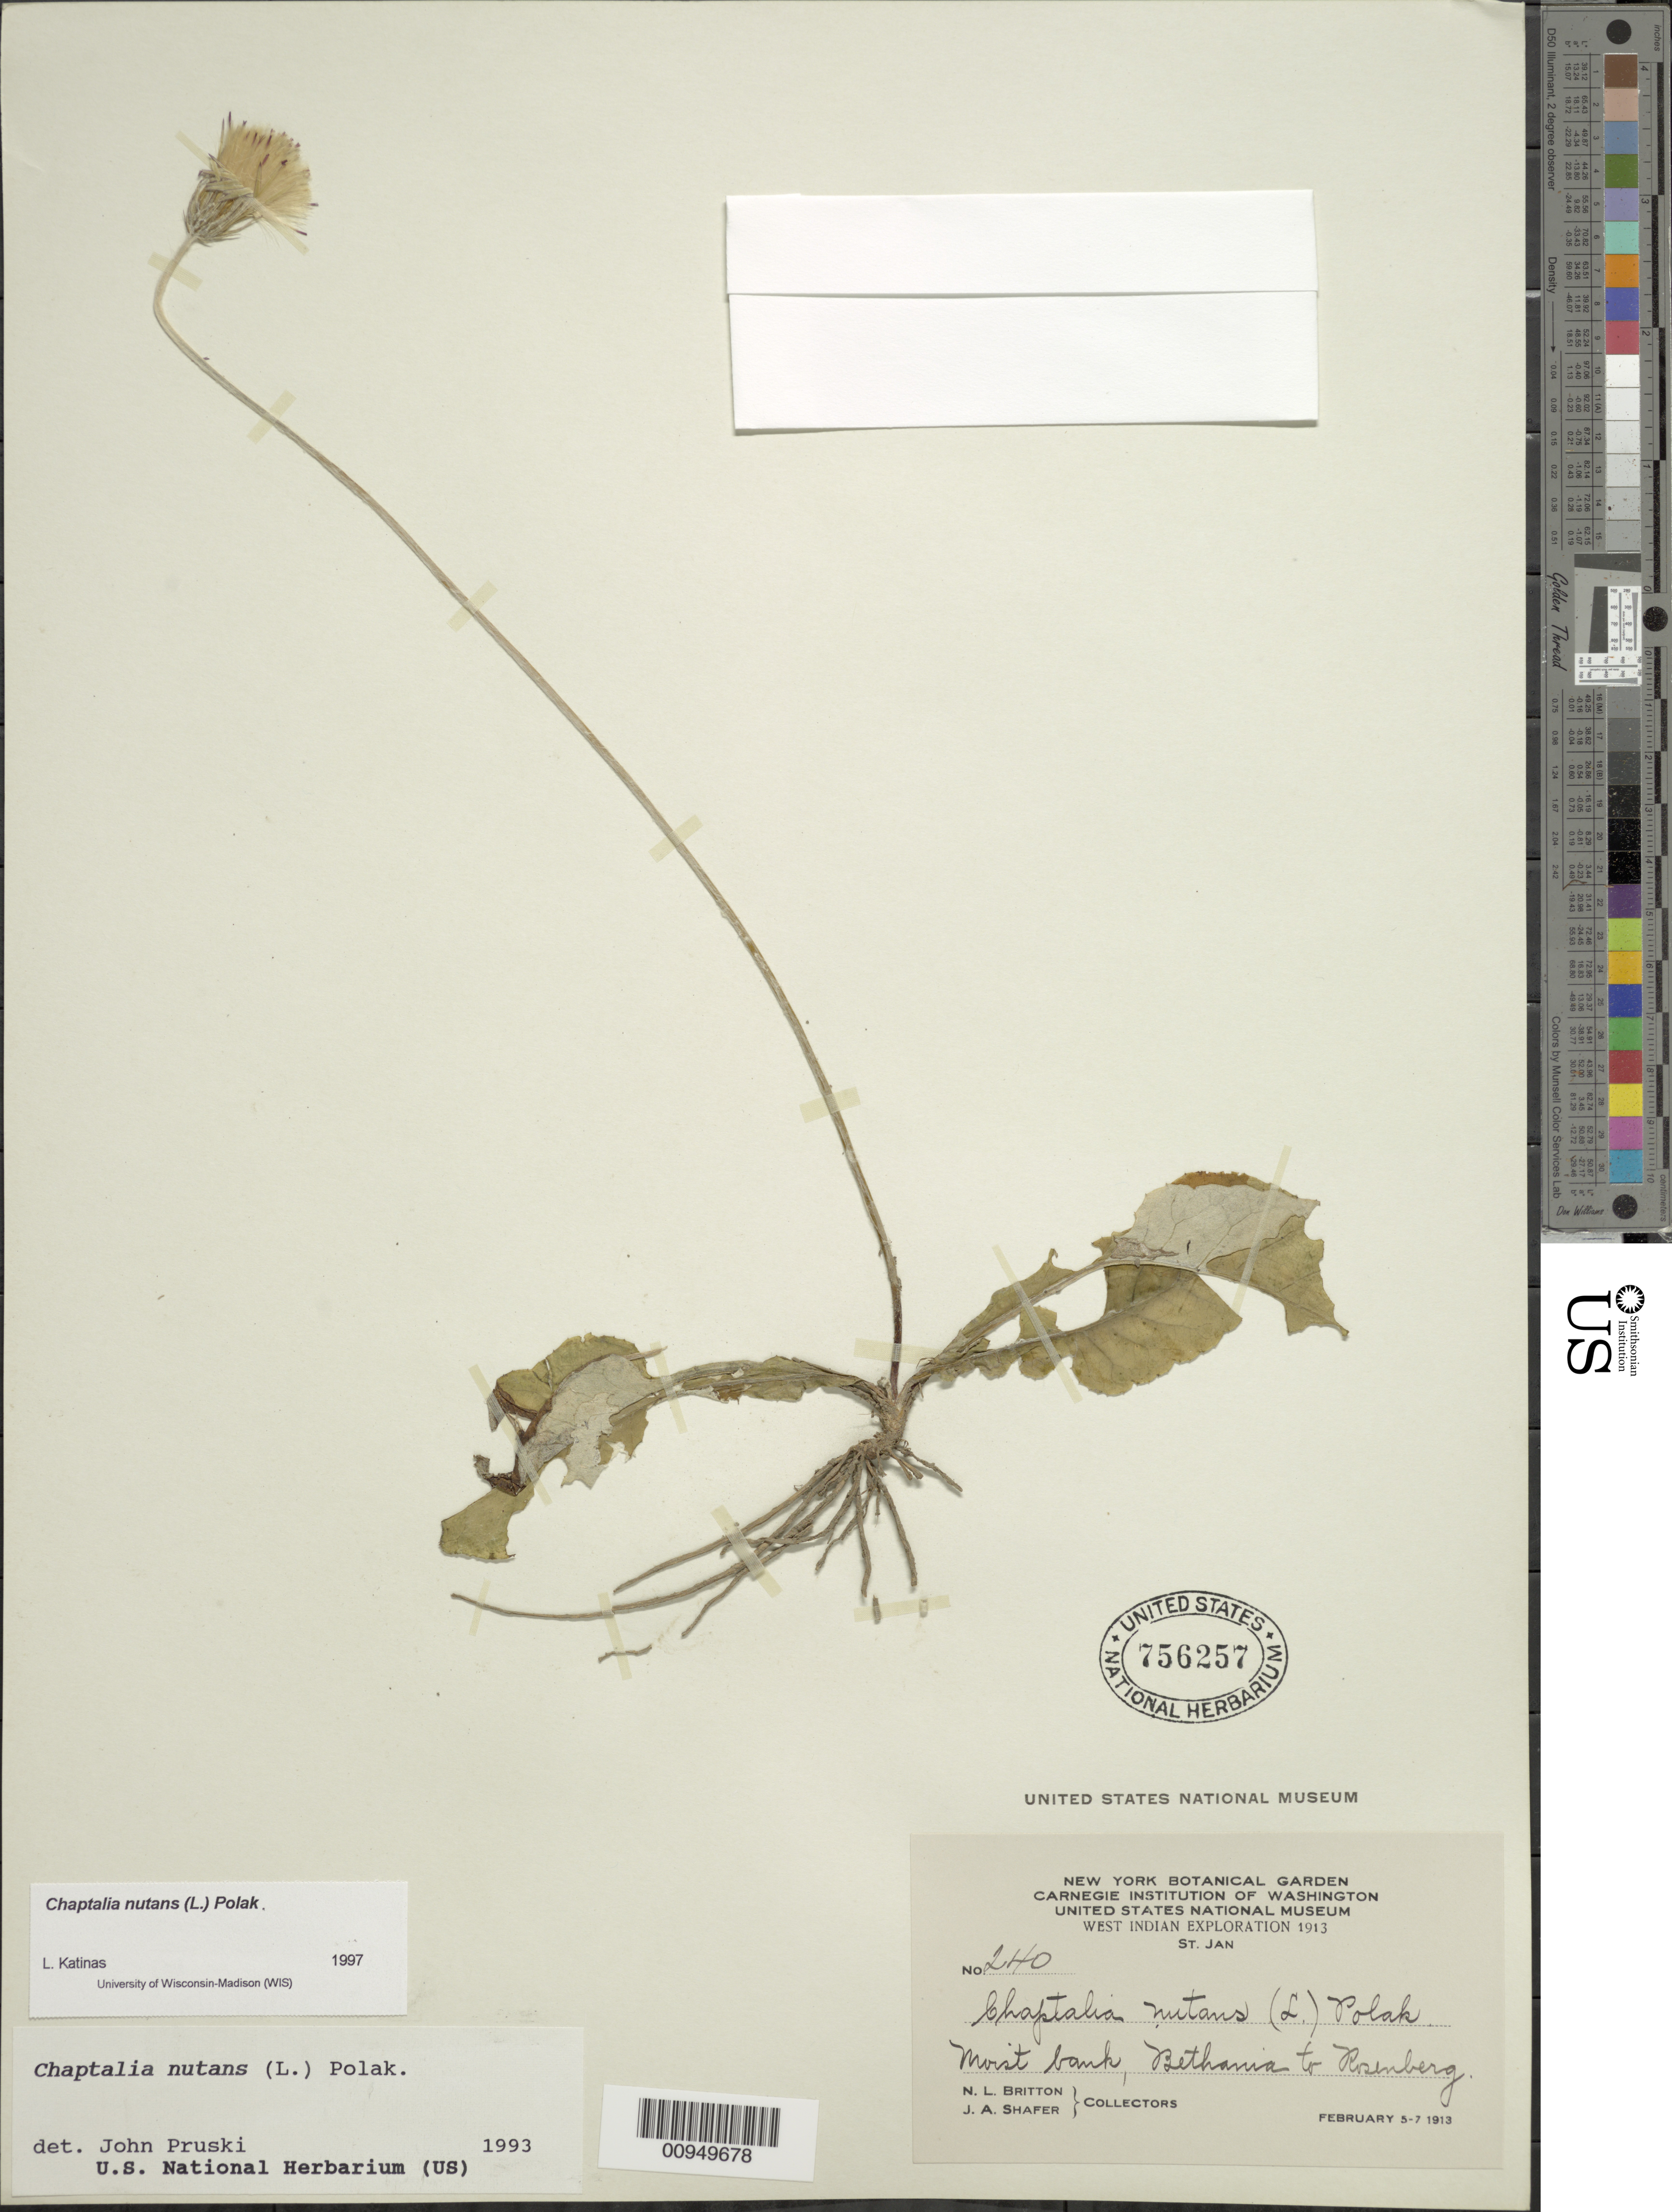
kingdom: Plantae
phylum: Tracheophyta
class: Magnoliopsida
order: Asterales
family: Asteraceae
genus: Chaptalia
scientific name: Chaptalia nutans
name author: (L.) Pol.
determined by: Katinas, L.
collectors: N. Britton & J. A. Shafer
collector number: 240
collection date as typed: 05 Feb 1913 to 07 Feb 1913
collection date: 1913-02-05/1913-02-07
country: U.S. Virgin Islands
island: St. John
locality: Behania to Rosenberg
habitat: Moist bank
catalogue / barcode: US 756257